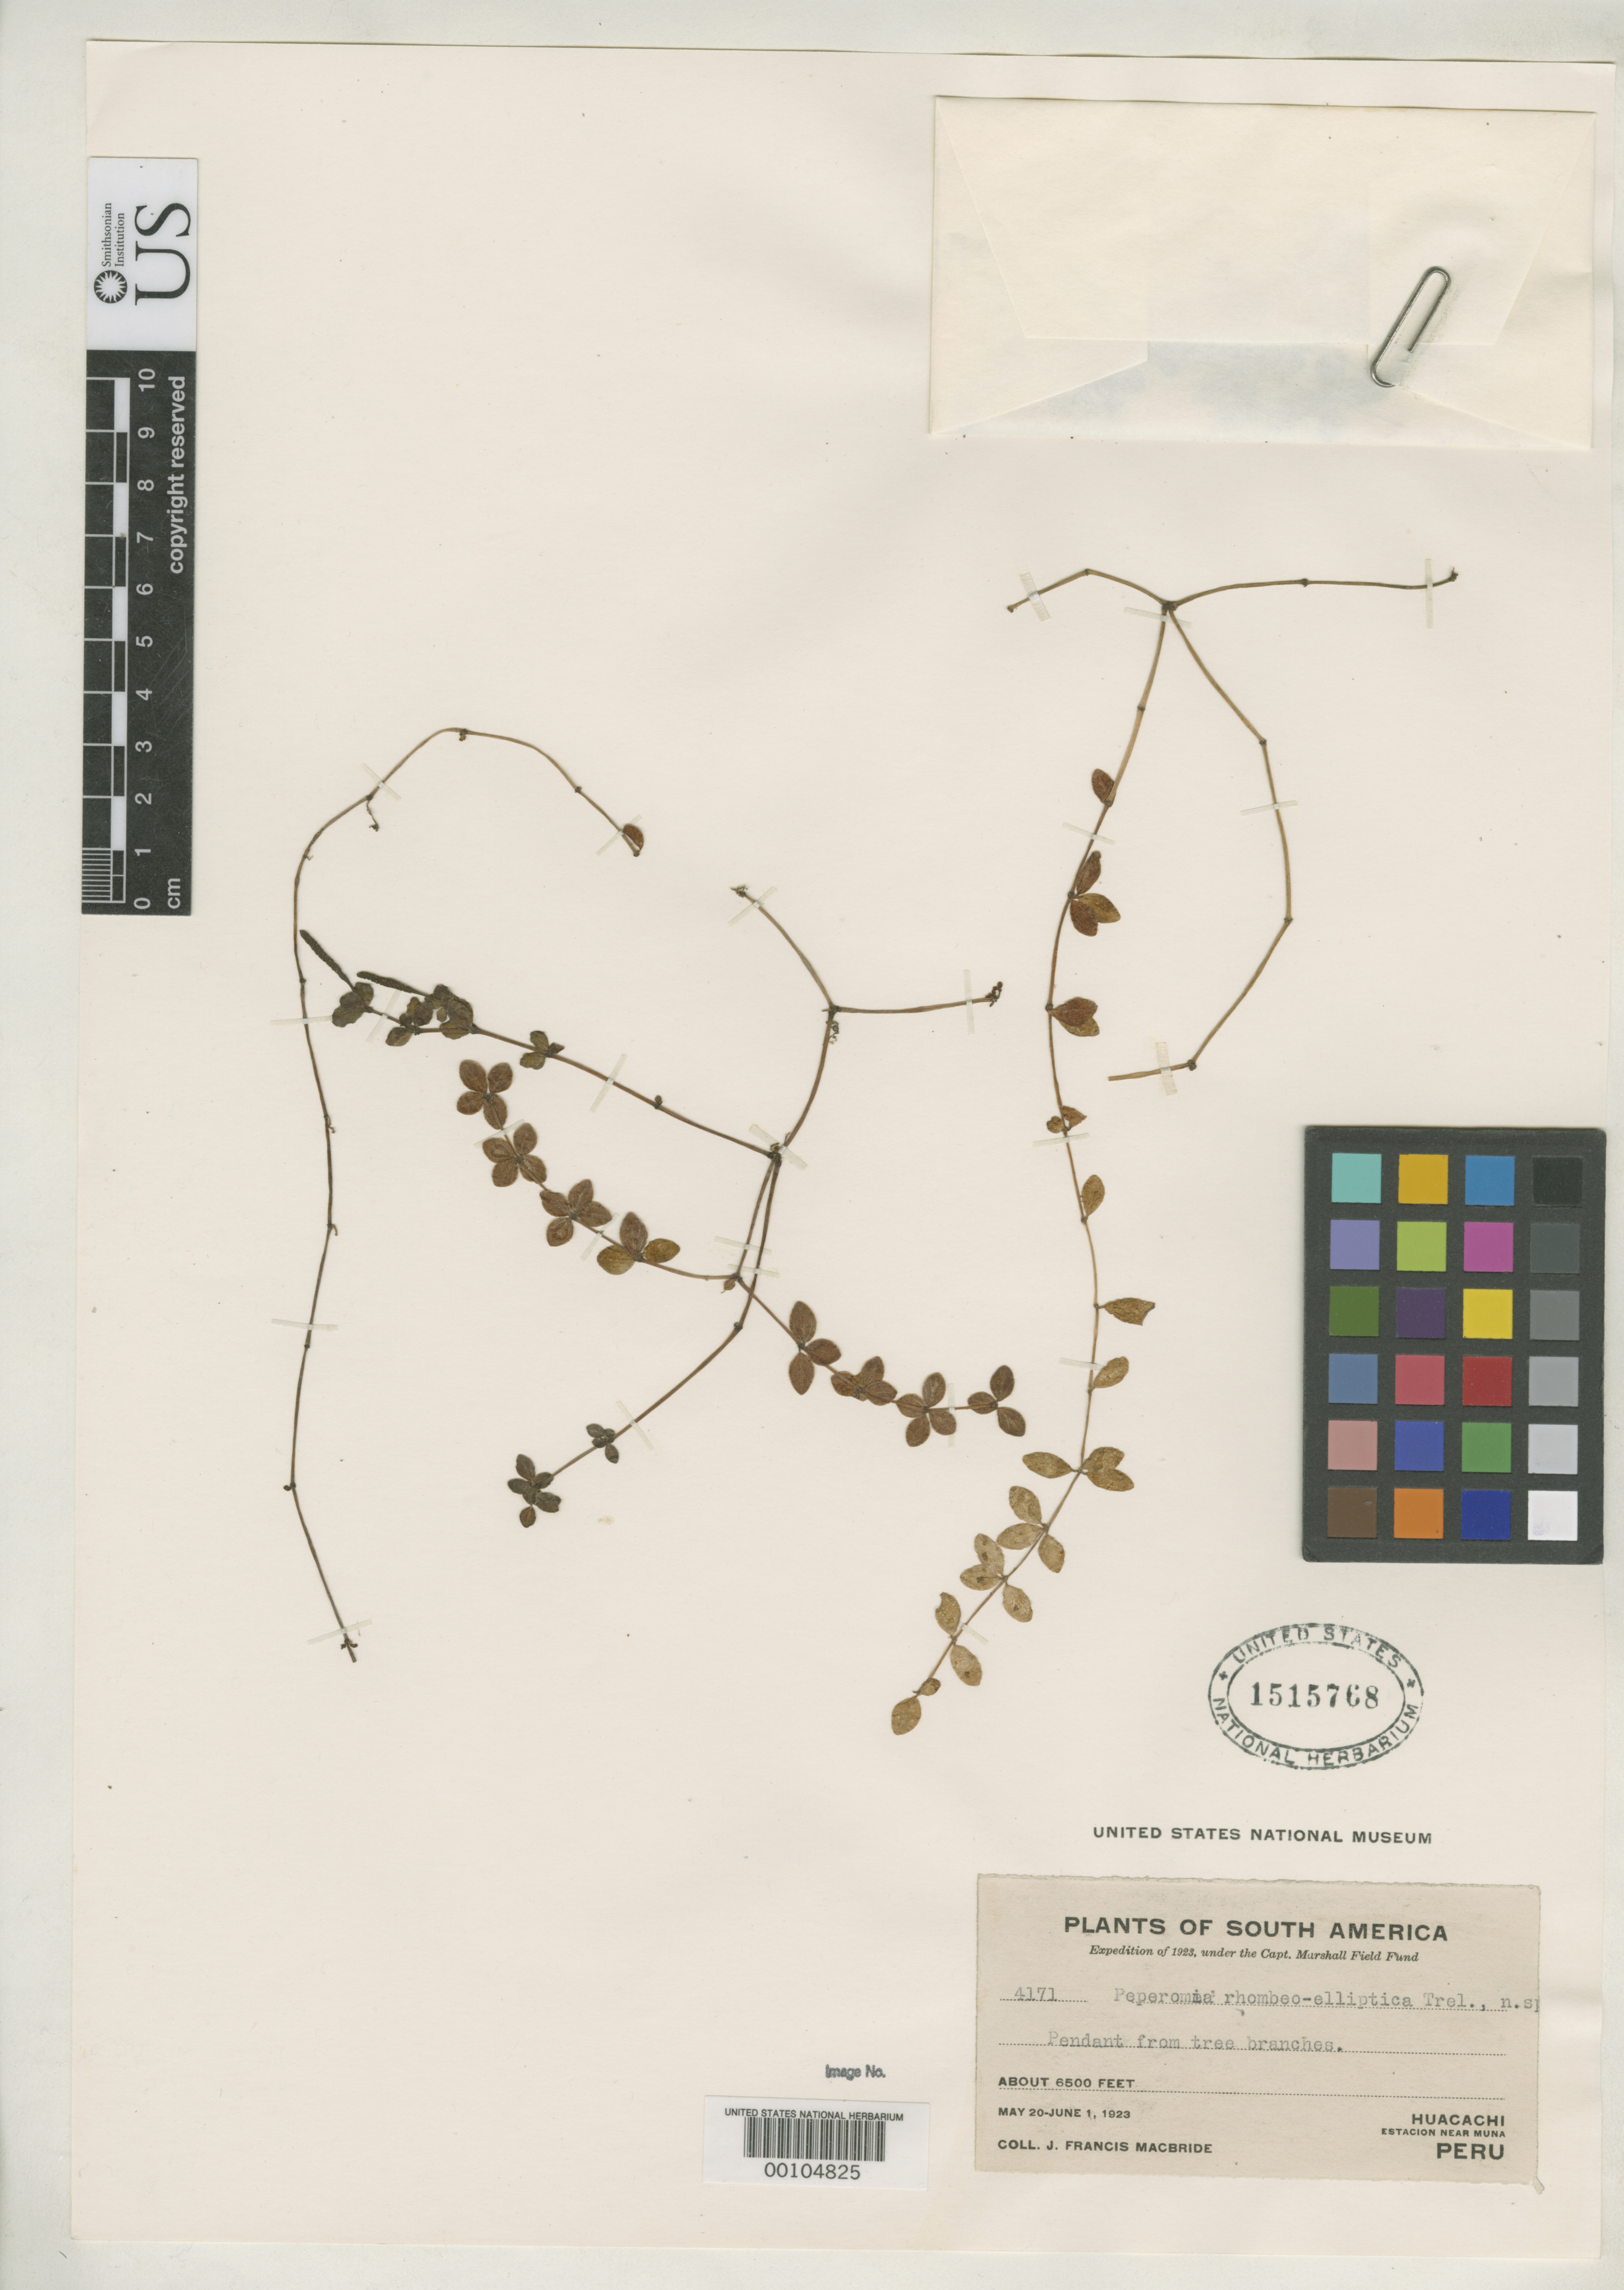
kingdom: Plantae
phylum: Tracheophyta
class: Magnoliopsida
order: Piperales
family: Piperaceae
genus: Peperomia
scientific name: Peperomia rhombeo-elliptica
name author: Trel. in J.F. Macbr.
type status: Isotype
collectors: J. F. Macbride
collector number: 4171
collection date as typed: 20 May 1923 to 01 Jun 1923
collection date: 1923-05-20/1923-06-01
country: Peru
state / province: Huánuco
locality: Huacachi, near Muña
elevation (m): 1950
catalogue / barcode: US 1515768